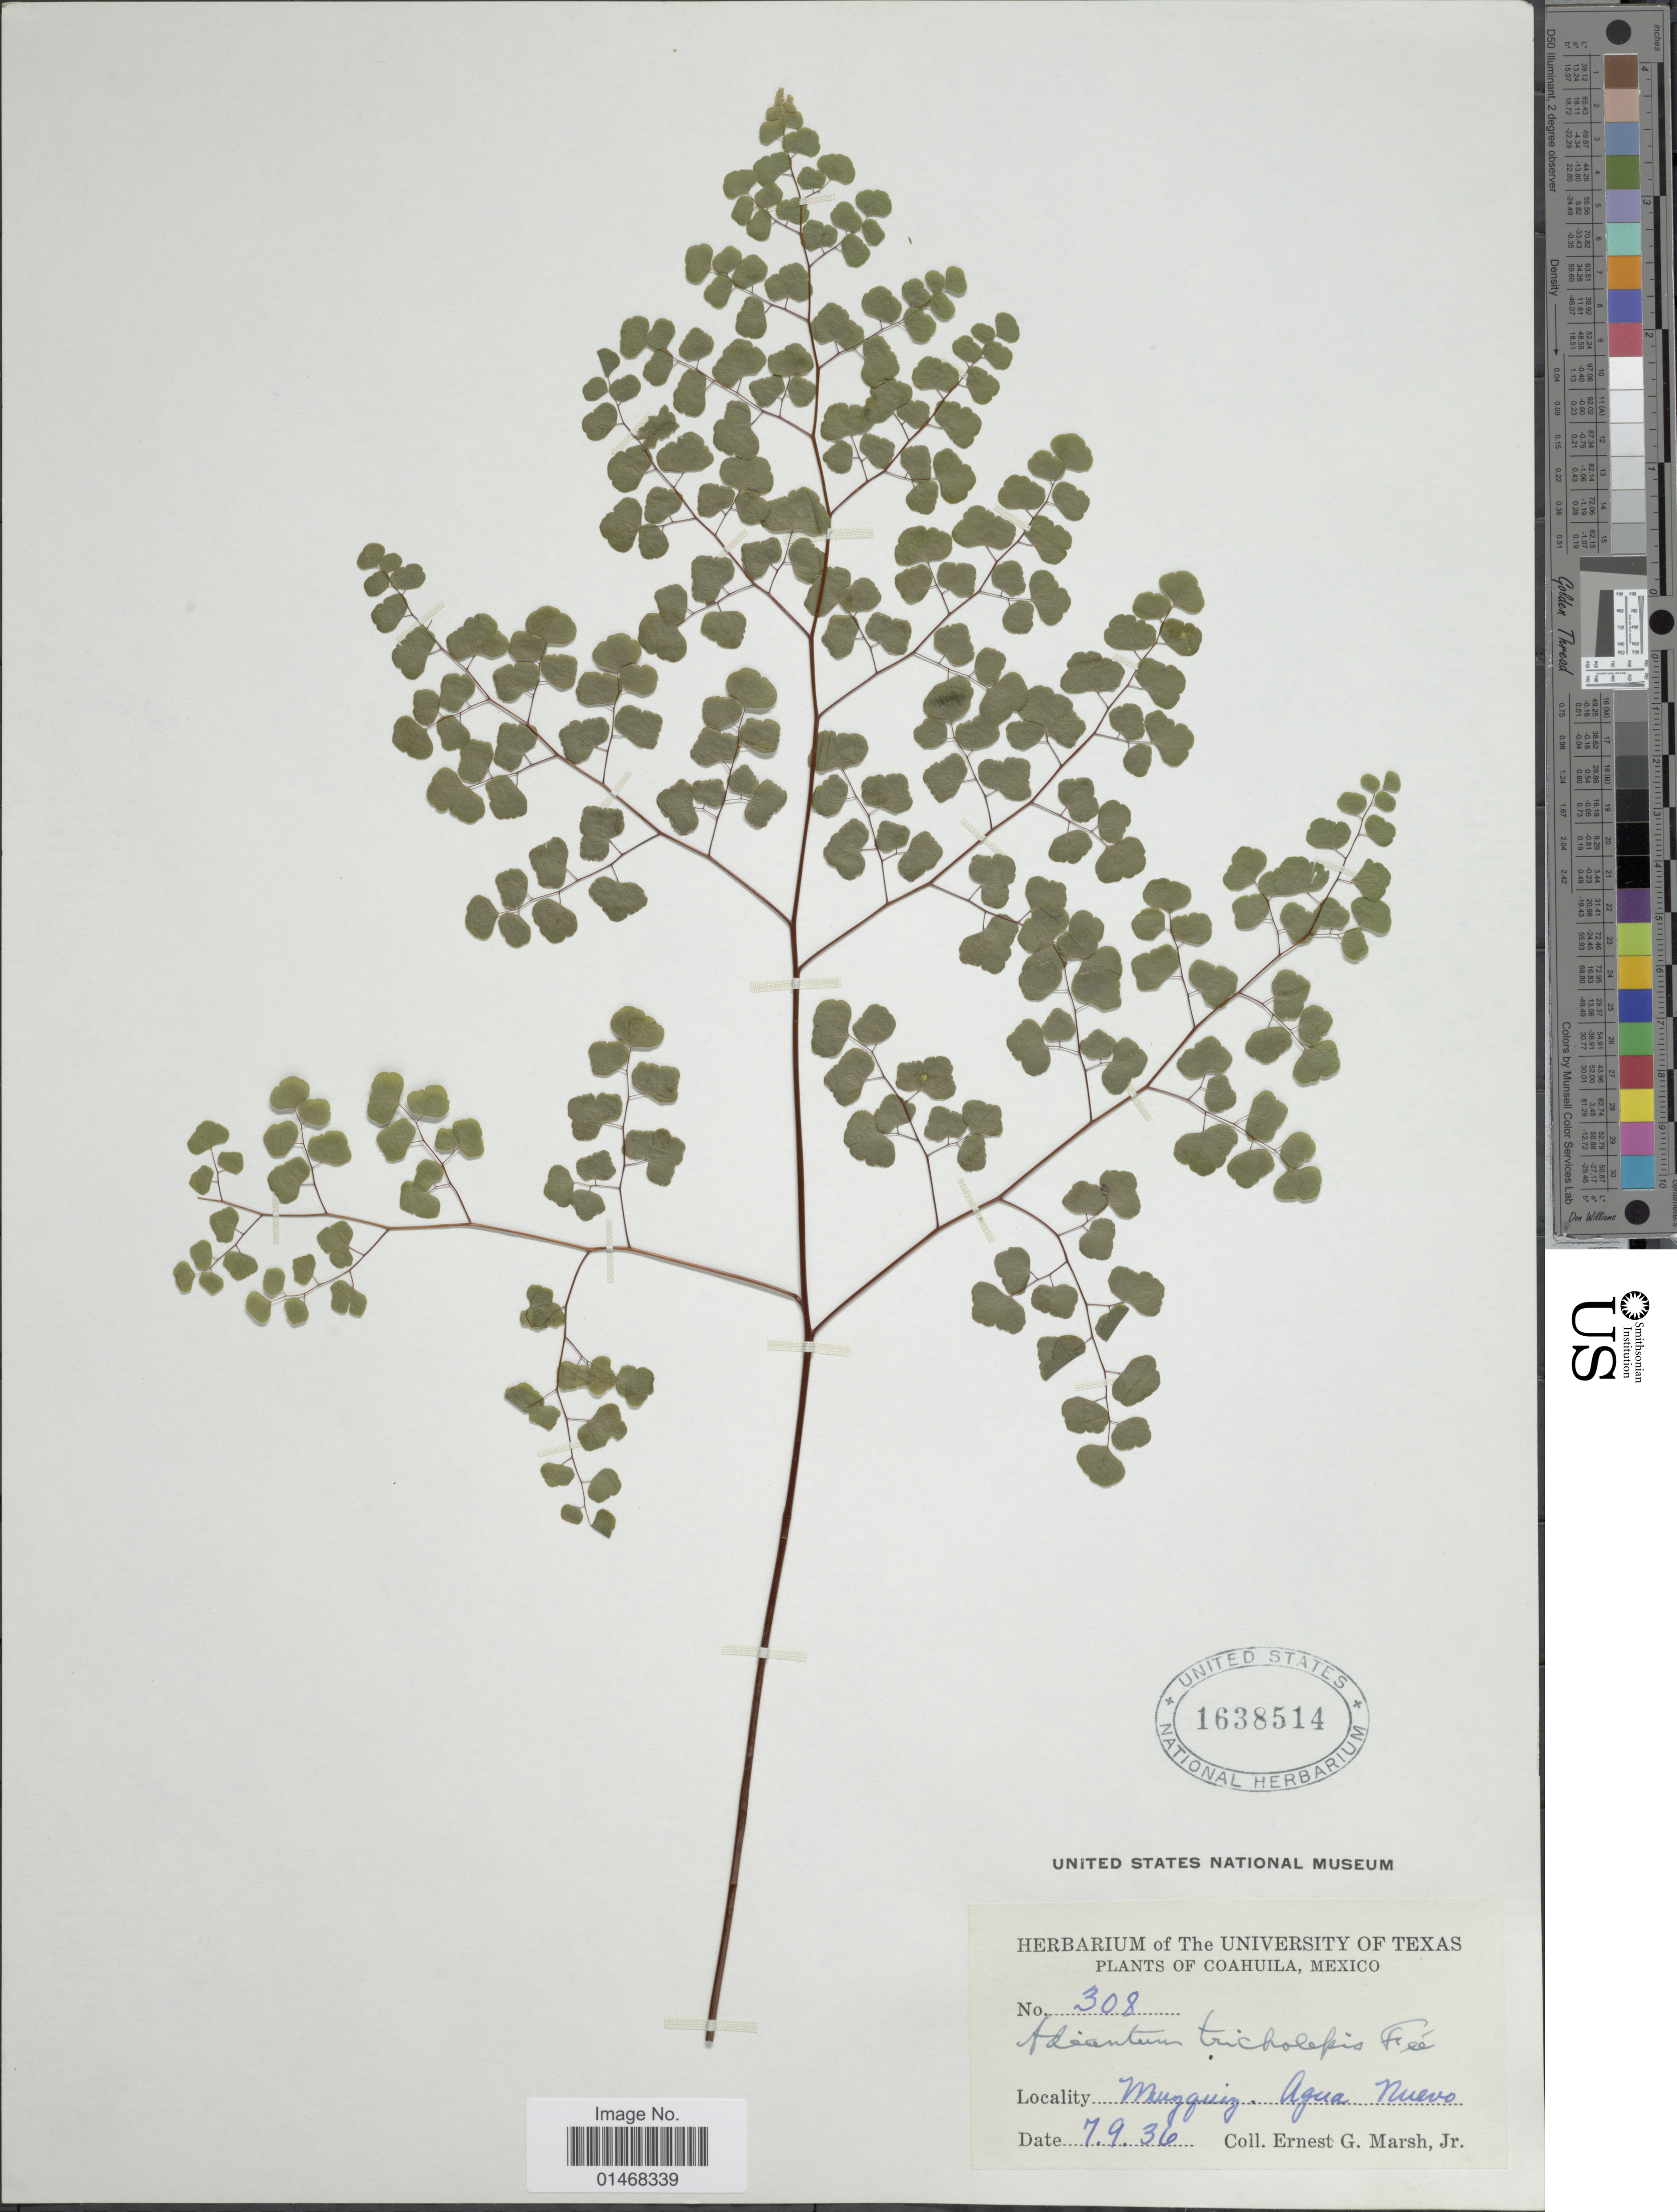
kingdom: Plantae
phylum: Tracheophyta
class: Polypodiopsida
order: Polypodiales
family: Pteridaceae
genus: Adiantum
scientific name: Adiantum tricholepis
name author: Fée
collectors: E. G. Marsh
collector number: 308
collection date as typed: Transcribed d/m/y: 7/9/36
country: Mexico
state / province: Coahuila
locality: Muzquiz, Agua Nuevo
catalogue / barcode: US 1638514